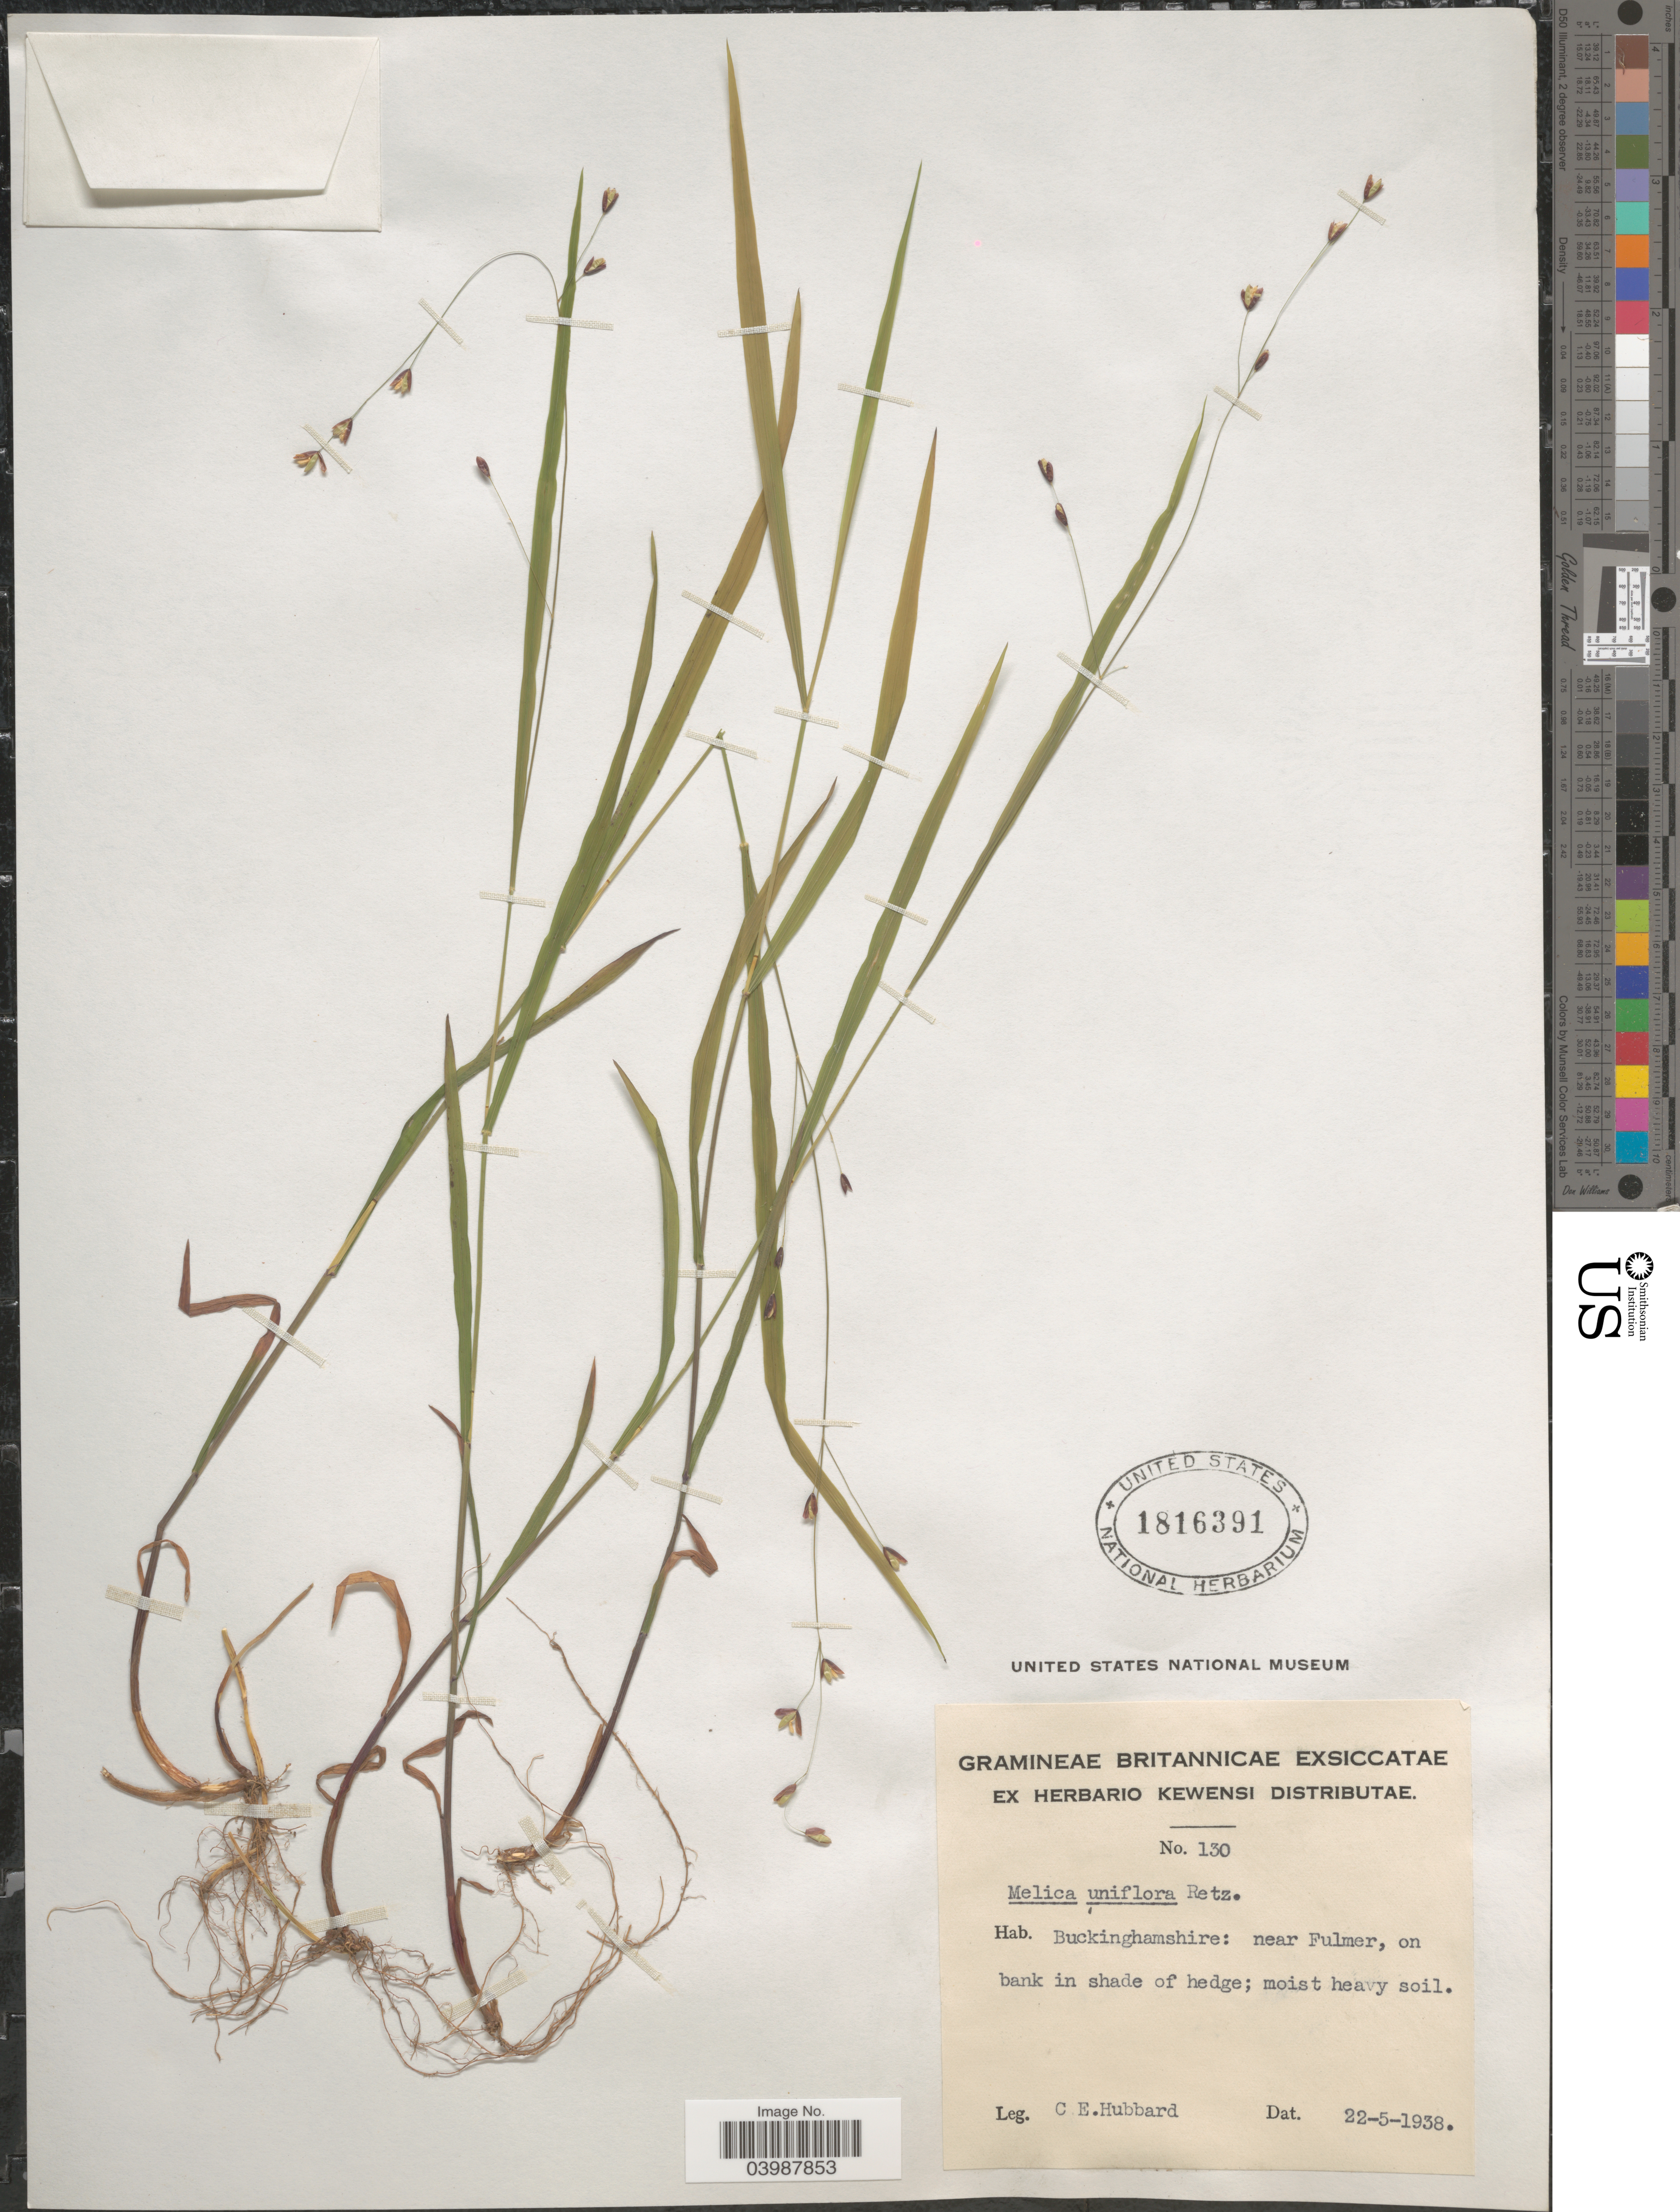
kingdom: Plantae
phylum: Tracheophyta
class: Liliopsida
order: Poales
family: Poaceae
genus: Melica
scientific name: Melica uniflora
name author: Retz.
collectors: C. E. Hubbard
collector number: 130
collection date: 1938-05-22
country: United Kingdom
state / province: England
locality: Buckinghamshire: near Fulmer, on bank in shade of hedge.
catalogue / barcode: US 1816391